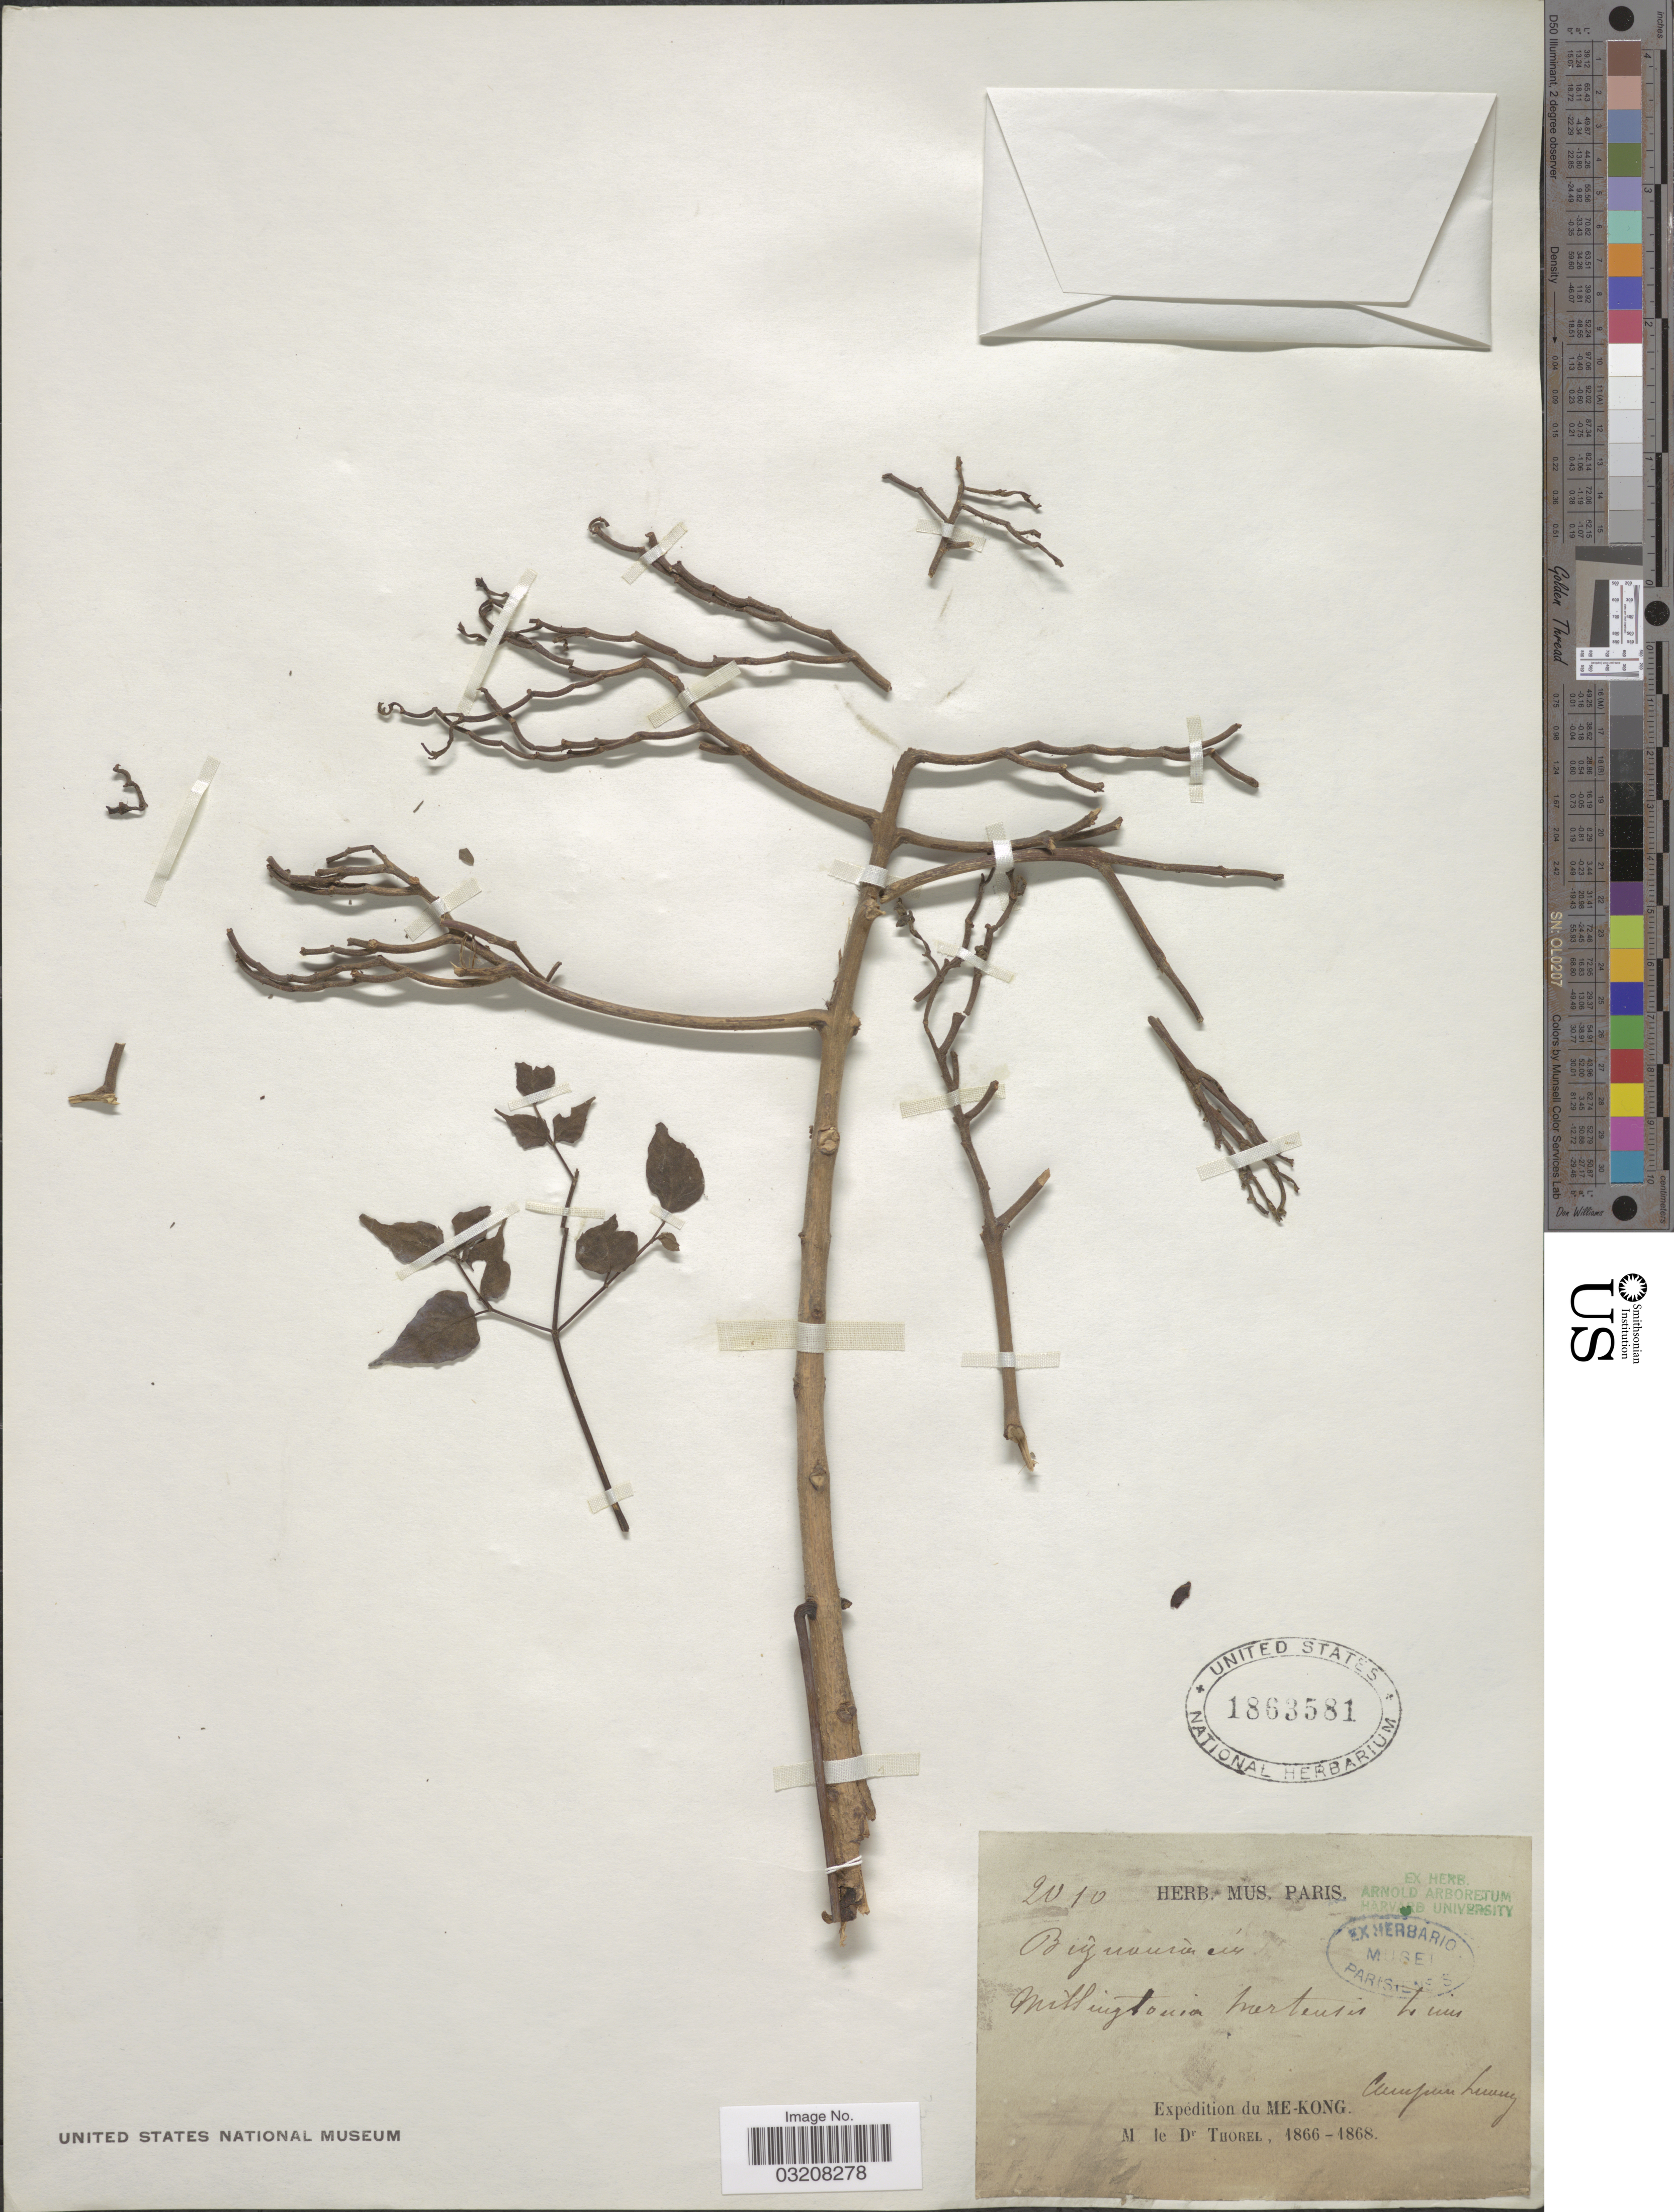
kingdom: Plantae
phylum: Tracheophyta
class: Magnoliopsida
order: Lamiales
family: Bignoniaceae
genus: Millingtonia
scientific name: Millingtonia hortensis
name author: L. f.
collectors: C. Thorel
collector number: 2010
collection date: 1866/1868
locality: Me-Kong [illegible text]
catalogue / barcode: US 1863581